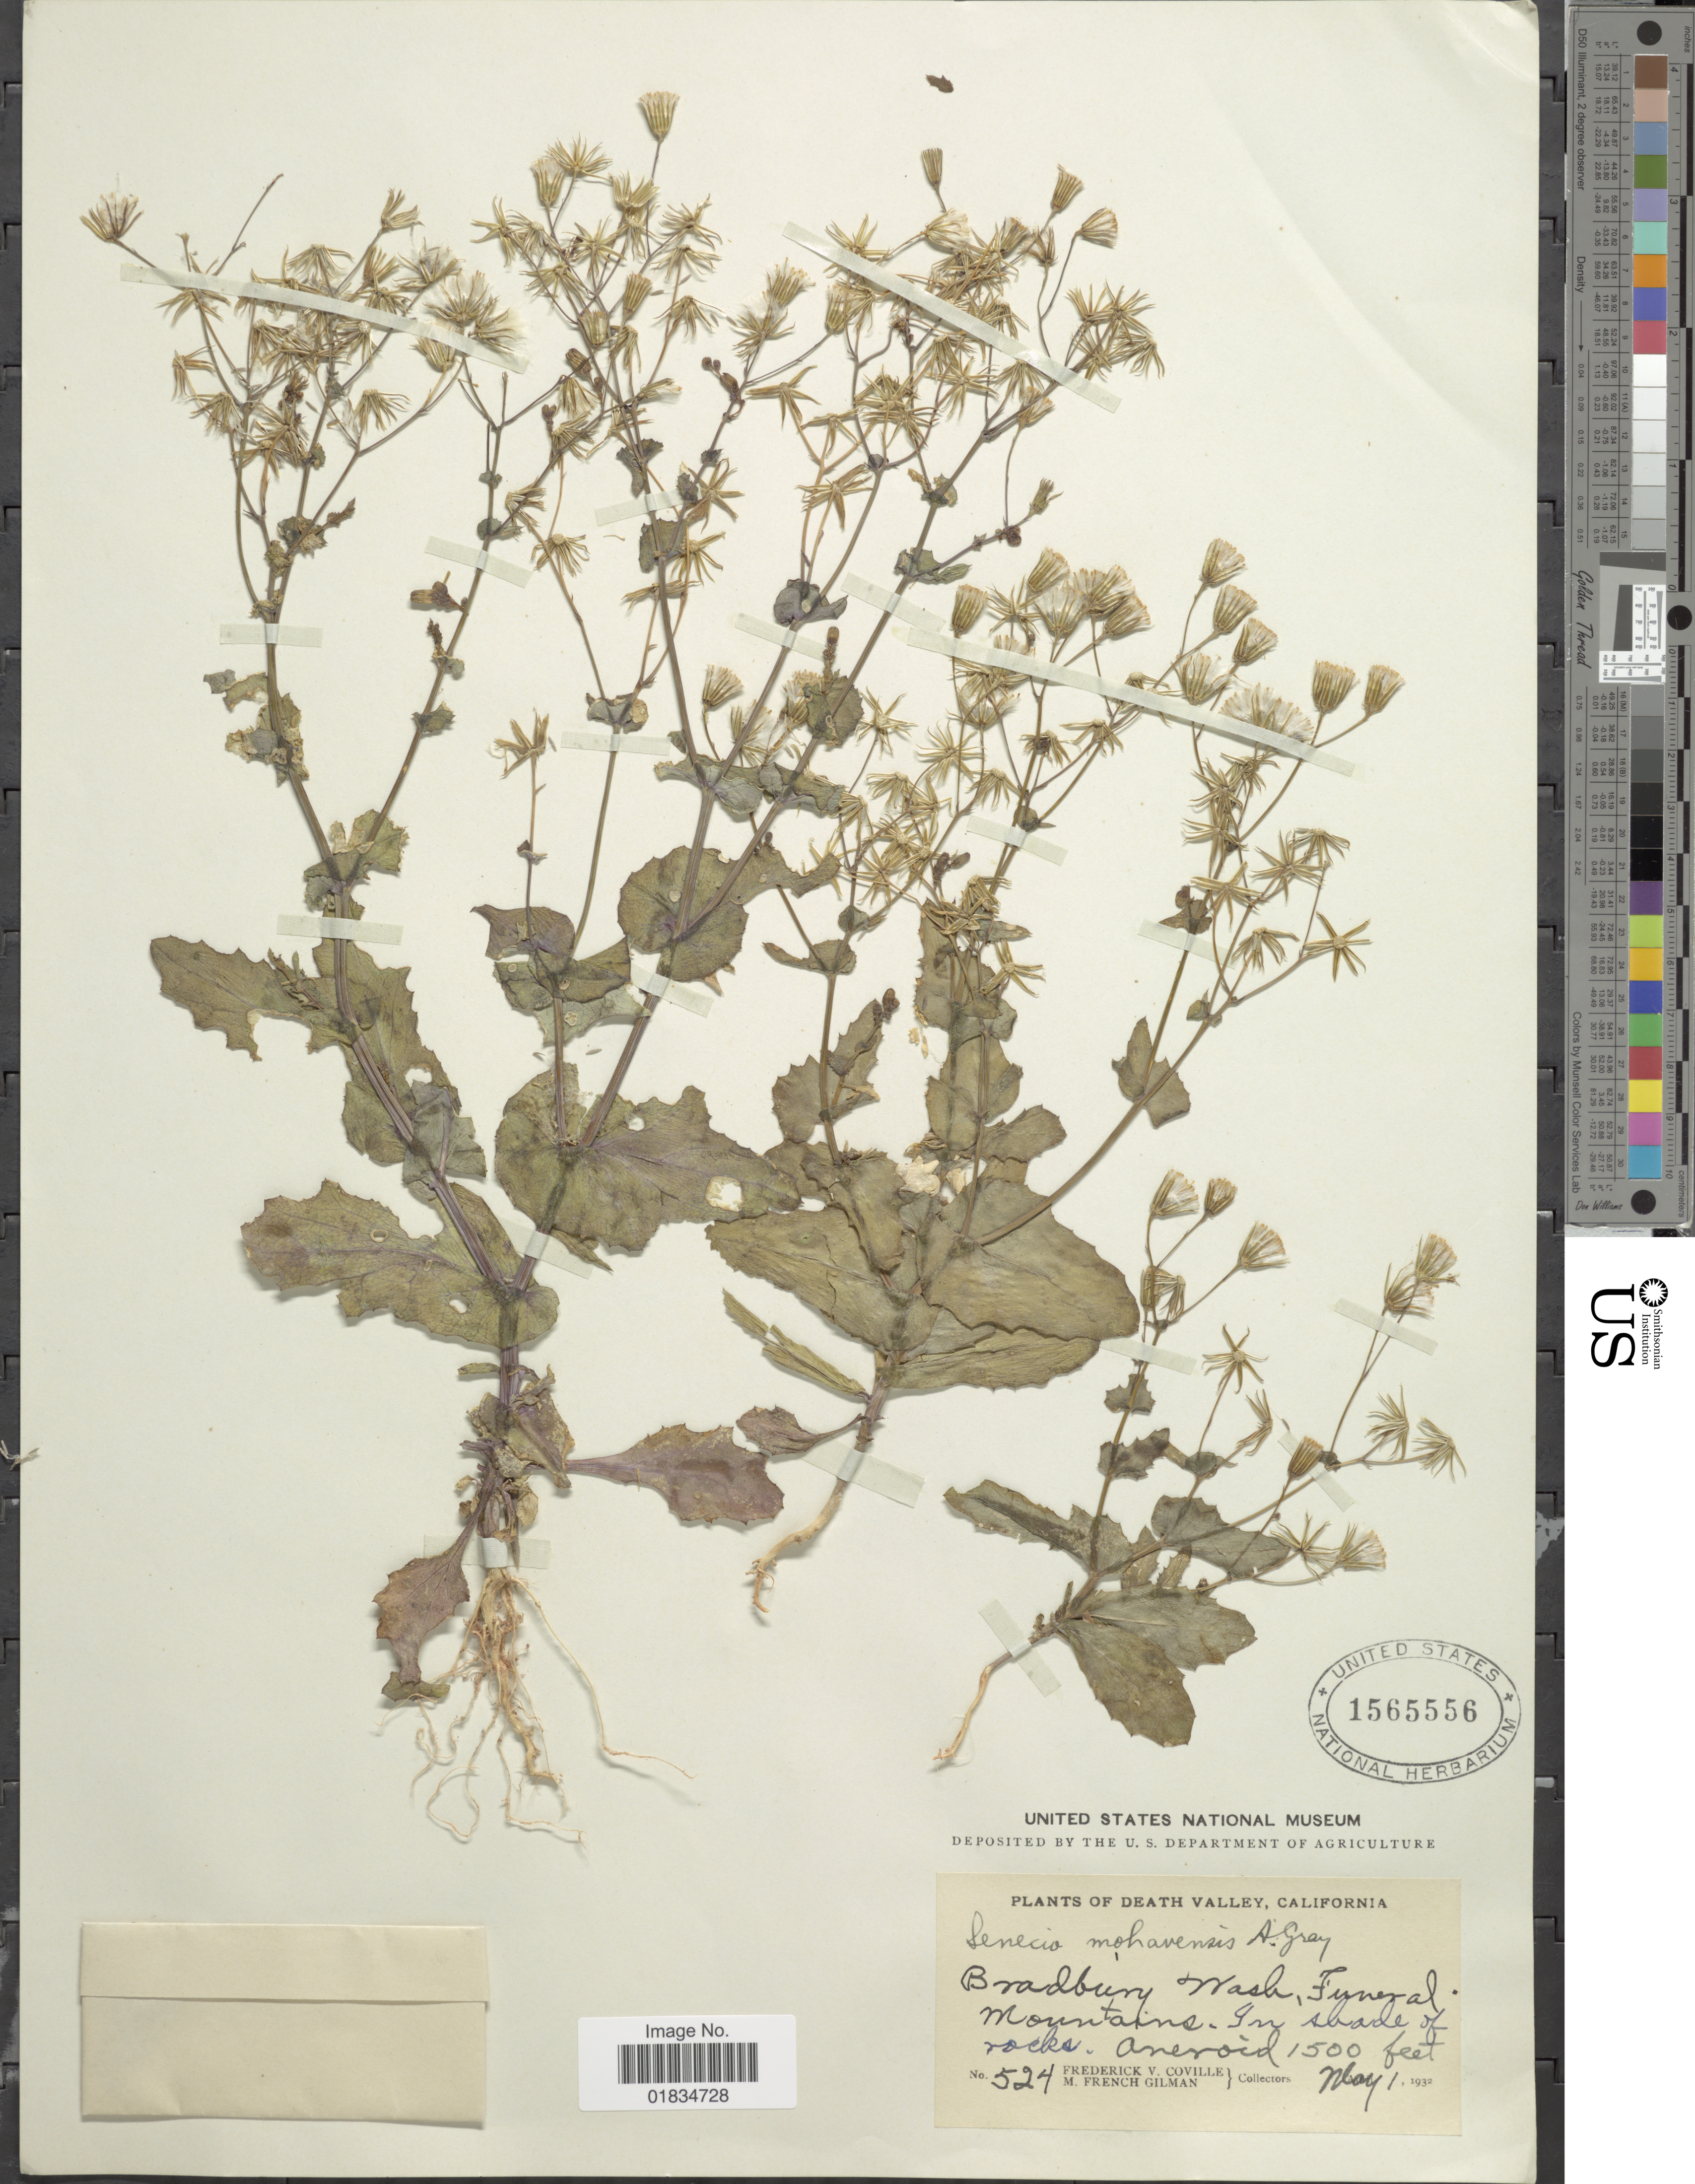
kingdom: Plantae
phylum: Tracheophyta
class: Magnoliopsida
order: Asterales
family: Asteraceae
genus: Senecio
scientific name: Senecio mohavensis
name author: A. Gray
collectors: F. V. Coville & M. F. Gilman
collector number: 524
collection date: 1932-05-01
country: United States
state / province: California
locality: Death Valley, Bradbury Wash, Funeral Mountains. In shade of rocks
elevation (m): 457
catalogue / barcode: US 1565556